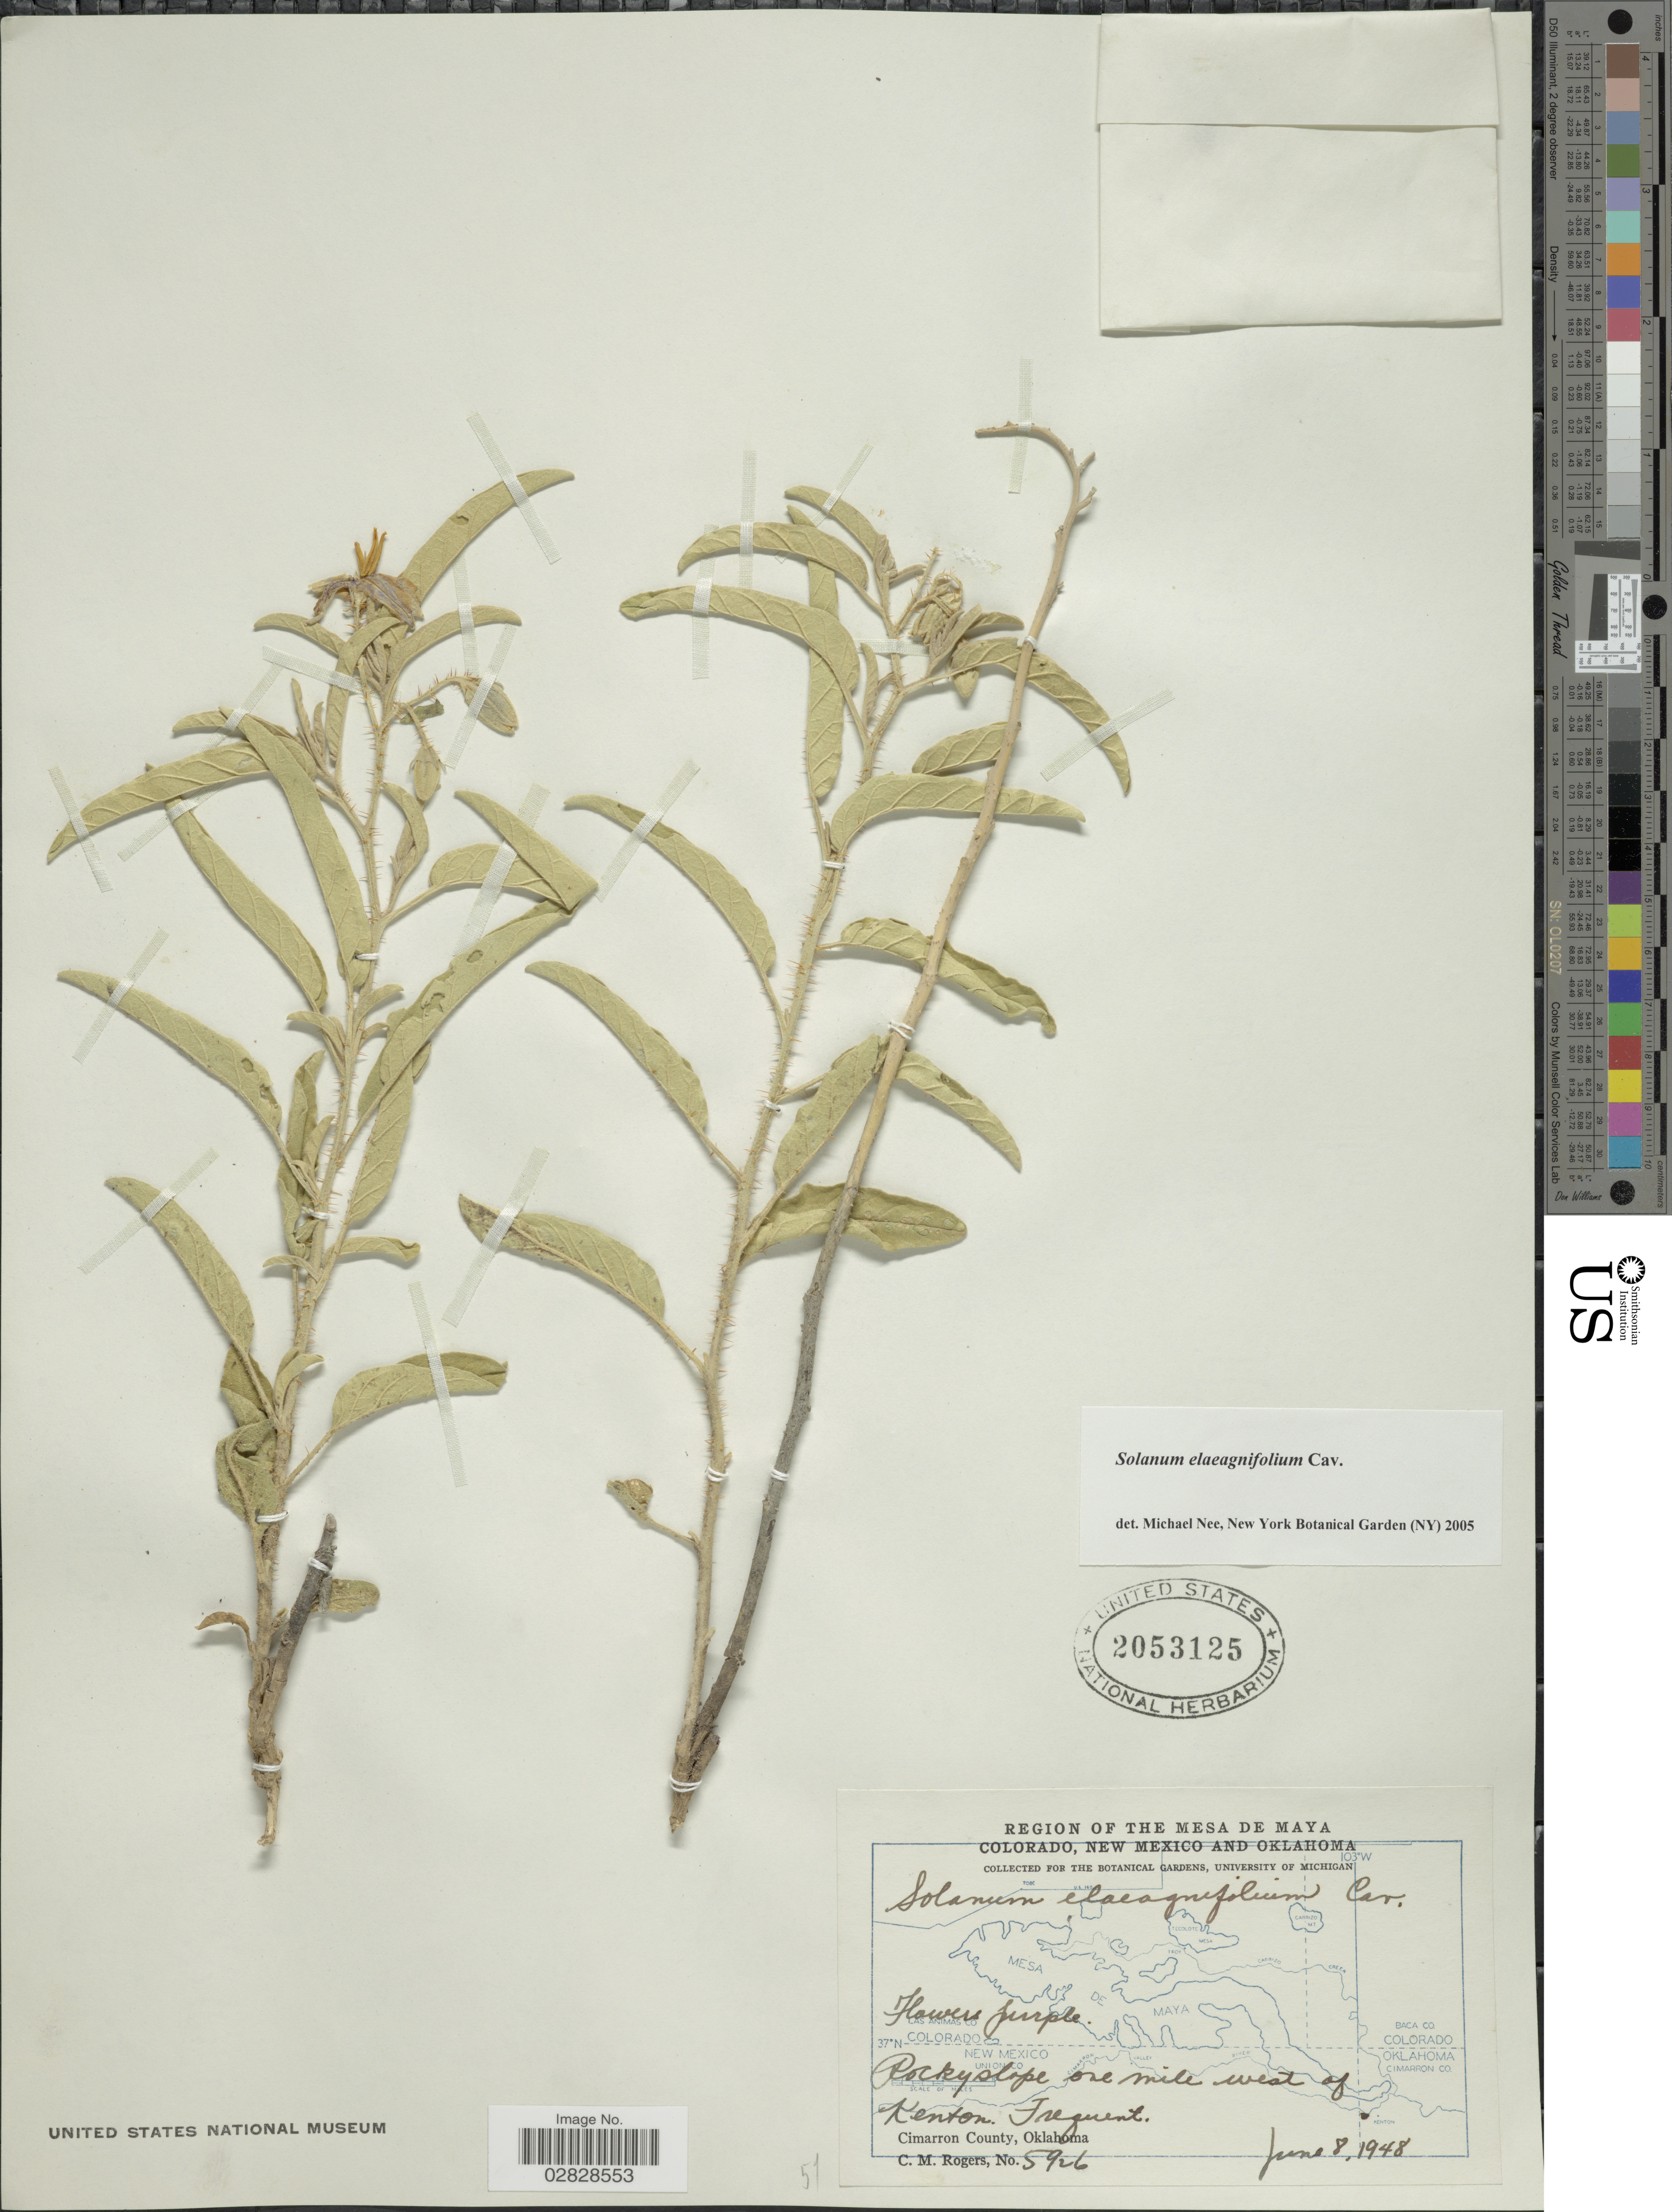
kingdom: Plantae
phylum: Tracheophyta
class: Magnoliopsida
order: Solanales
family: Solanaceae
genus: Solanum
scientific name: Solanum elaeagnifolium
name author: Cav.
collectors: C. M. Rogers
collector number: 5926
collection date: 1948-06-08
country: United States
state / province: Oklahoma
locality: Rocky slope one mile west of Kenton. Cimarron County.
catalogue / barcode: US 2053125